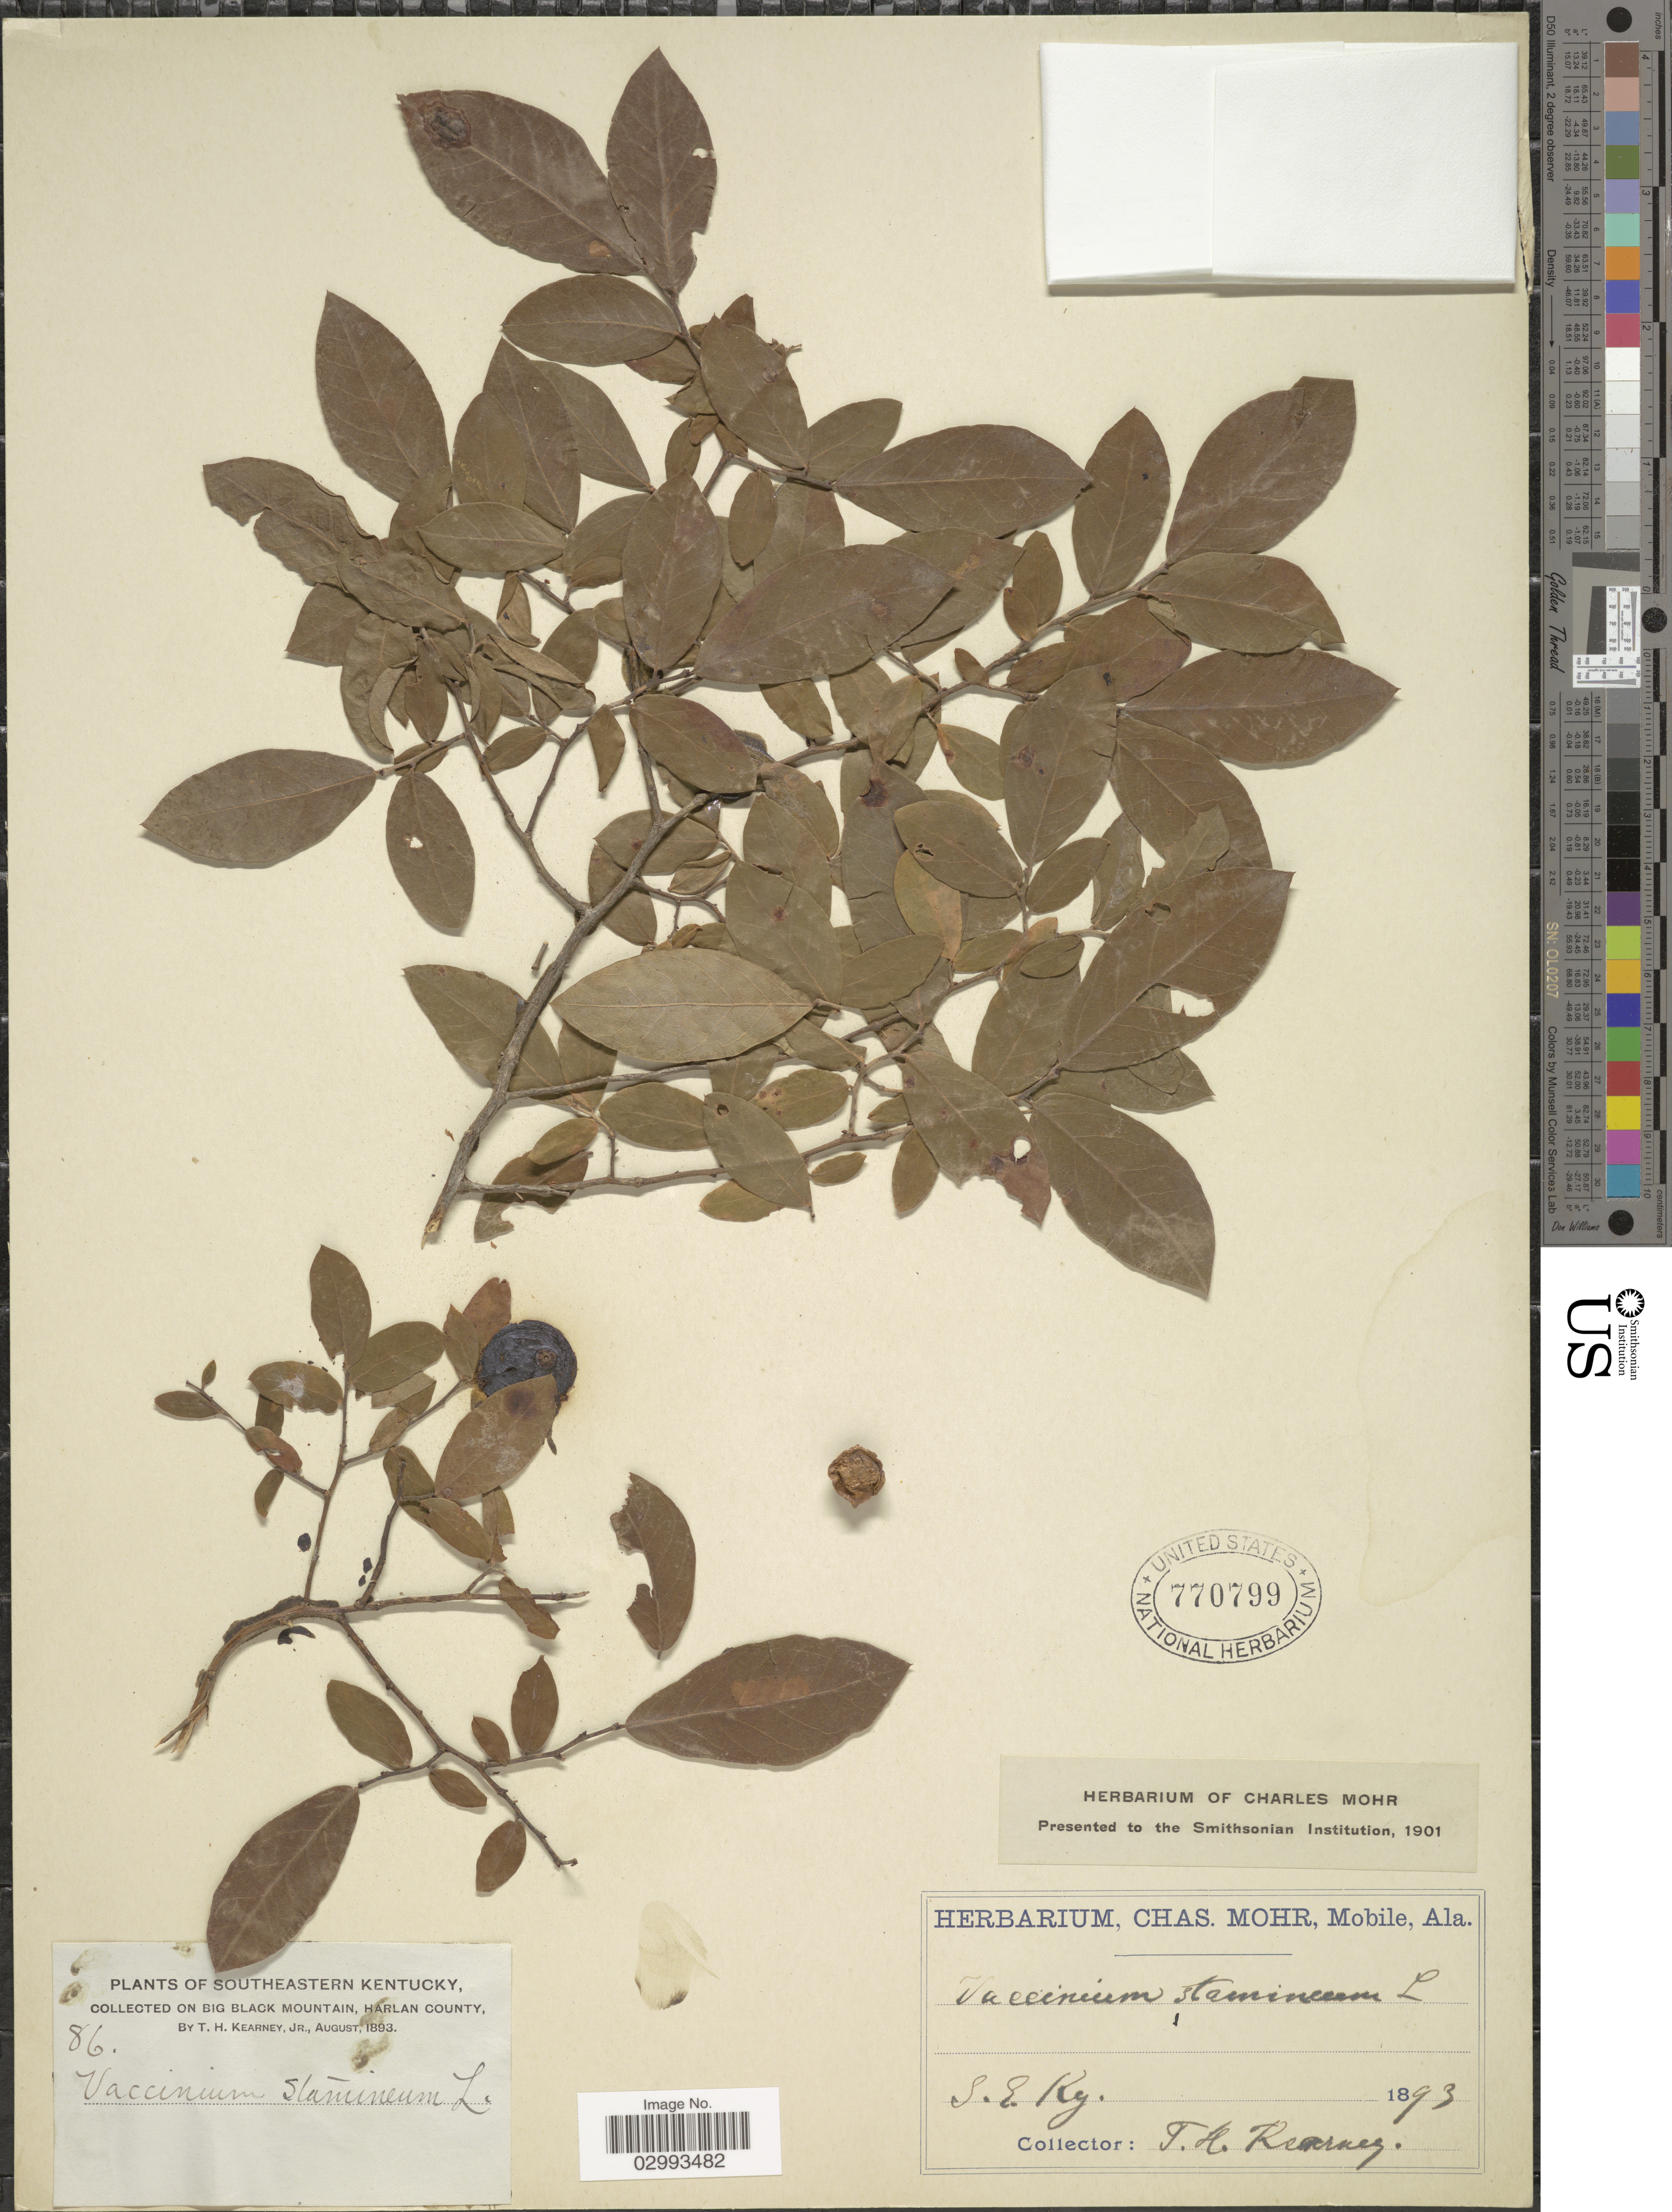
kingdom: Plantae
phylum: Tracheophyta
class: Magnoliopsida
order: Ericales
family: Ericaceae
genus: Polycodium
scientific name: Polycodium stamineum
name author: (L.) Greene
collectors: T. H. Kearney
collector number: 86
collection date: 1893-08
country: United States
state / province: Kentucky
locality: Southeastern Kentucky. On Big Black Mountain, Harlan County.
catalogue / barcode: US 770799